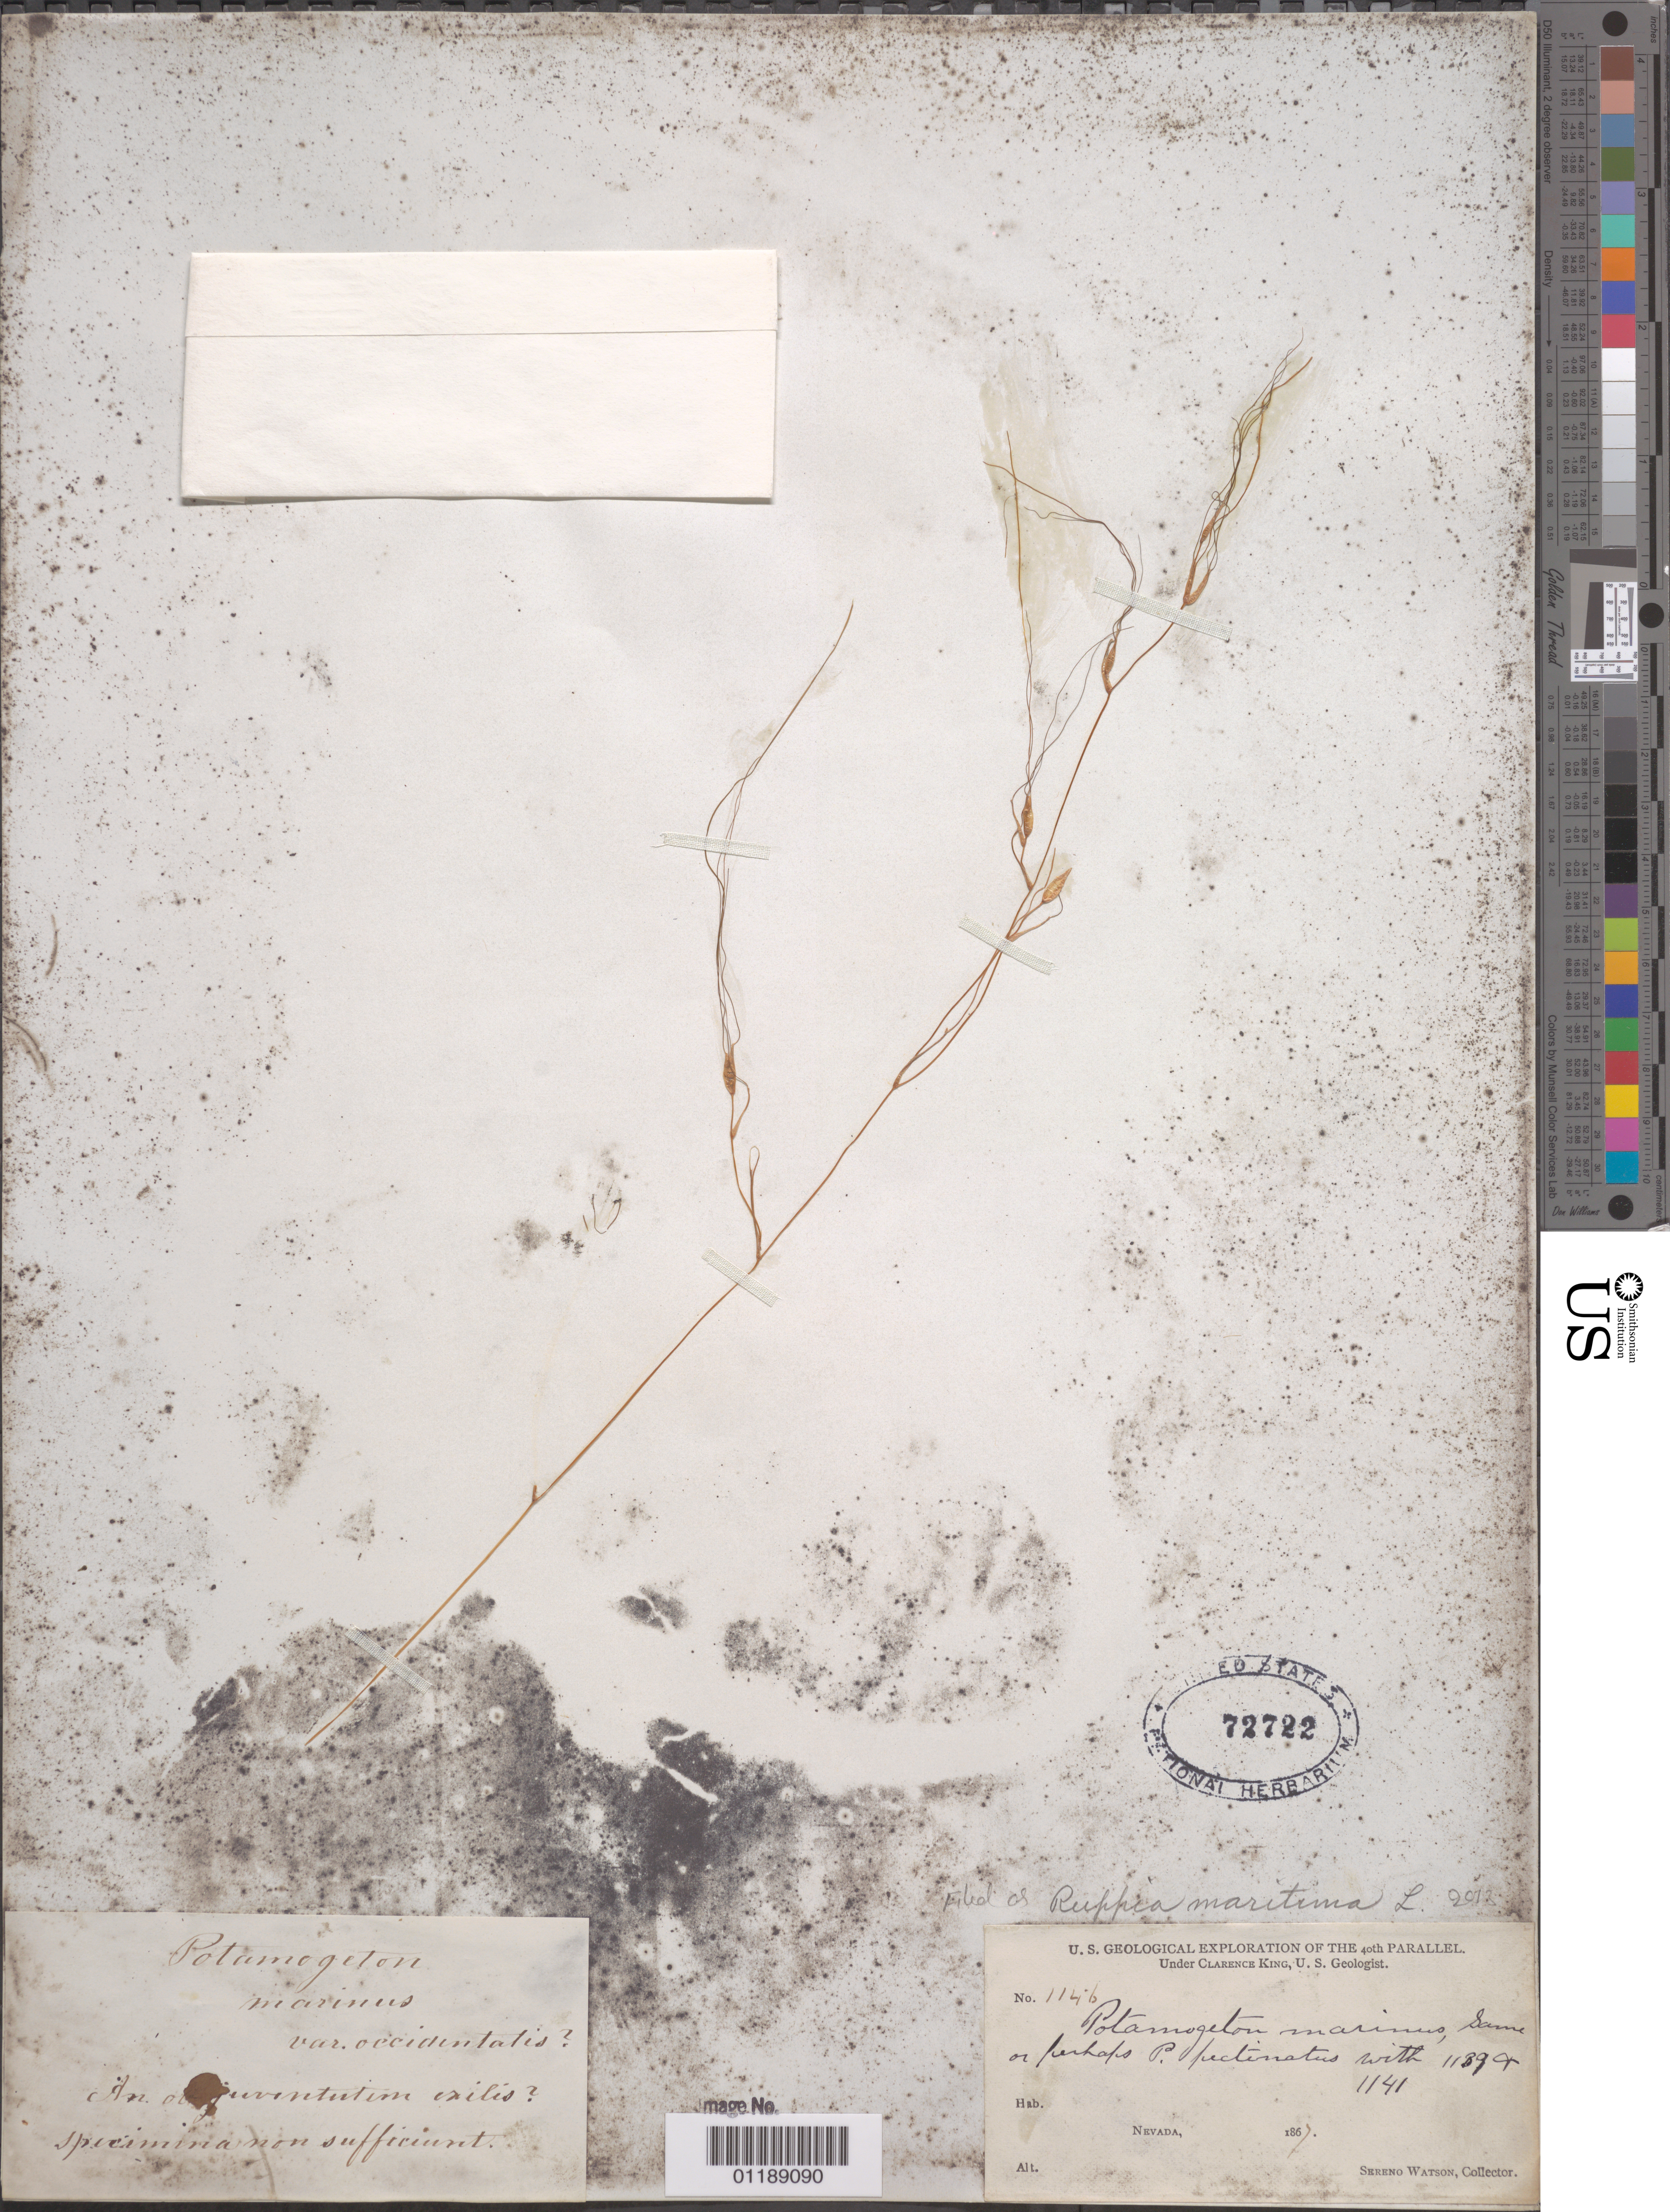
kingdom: Plantae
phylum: Tracheophyta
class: Liliopsida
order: Alismatales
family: Ruppiaceae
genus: Ruppia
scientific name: Ruppia maritima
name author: L.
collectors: S. Watson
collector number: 1146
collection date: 1867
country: United States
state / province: Nevada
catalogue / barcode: US 72722